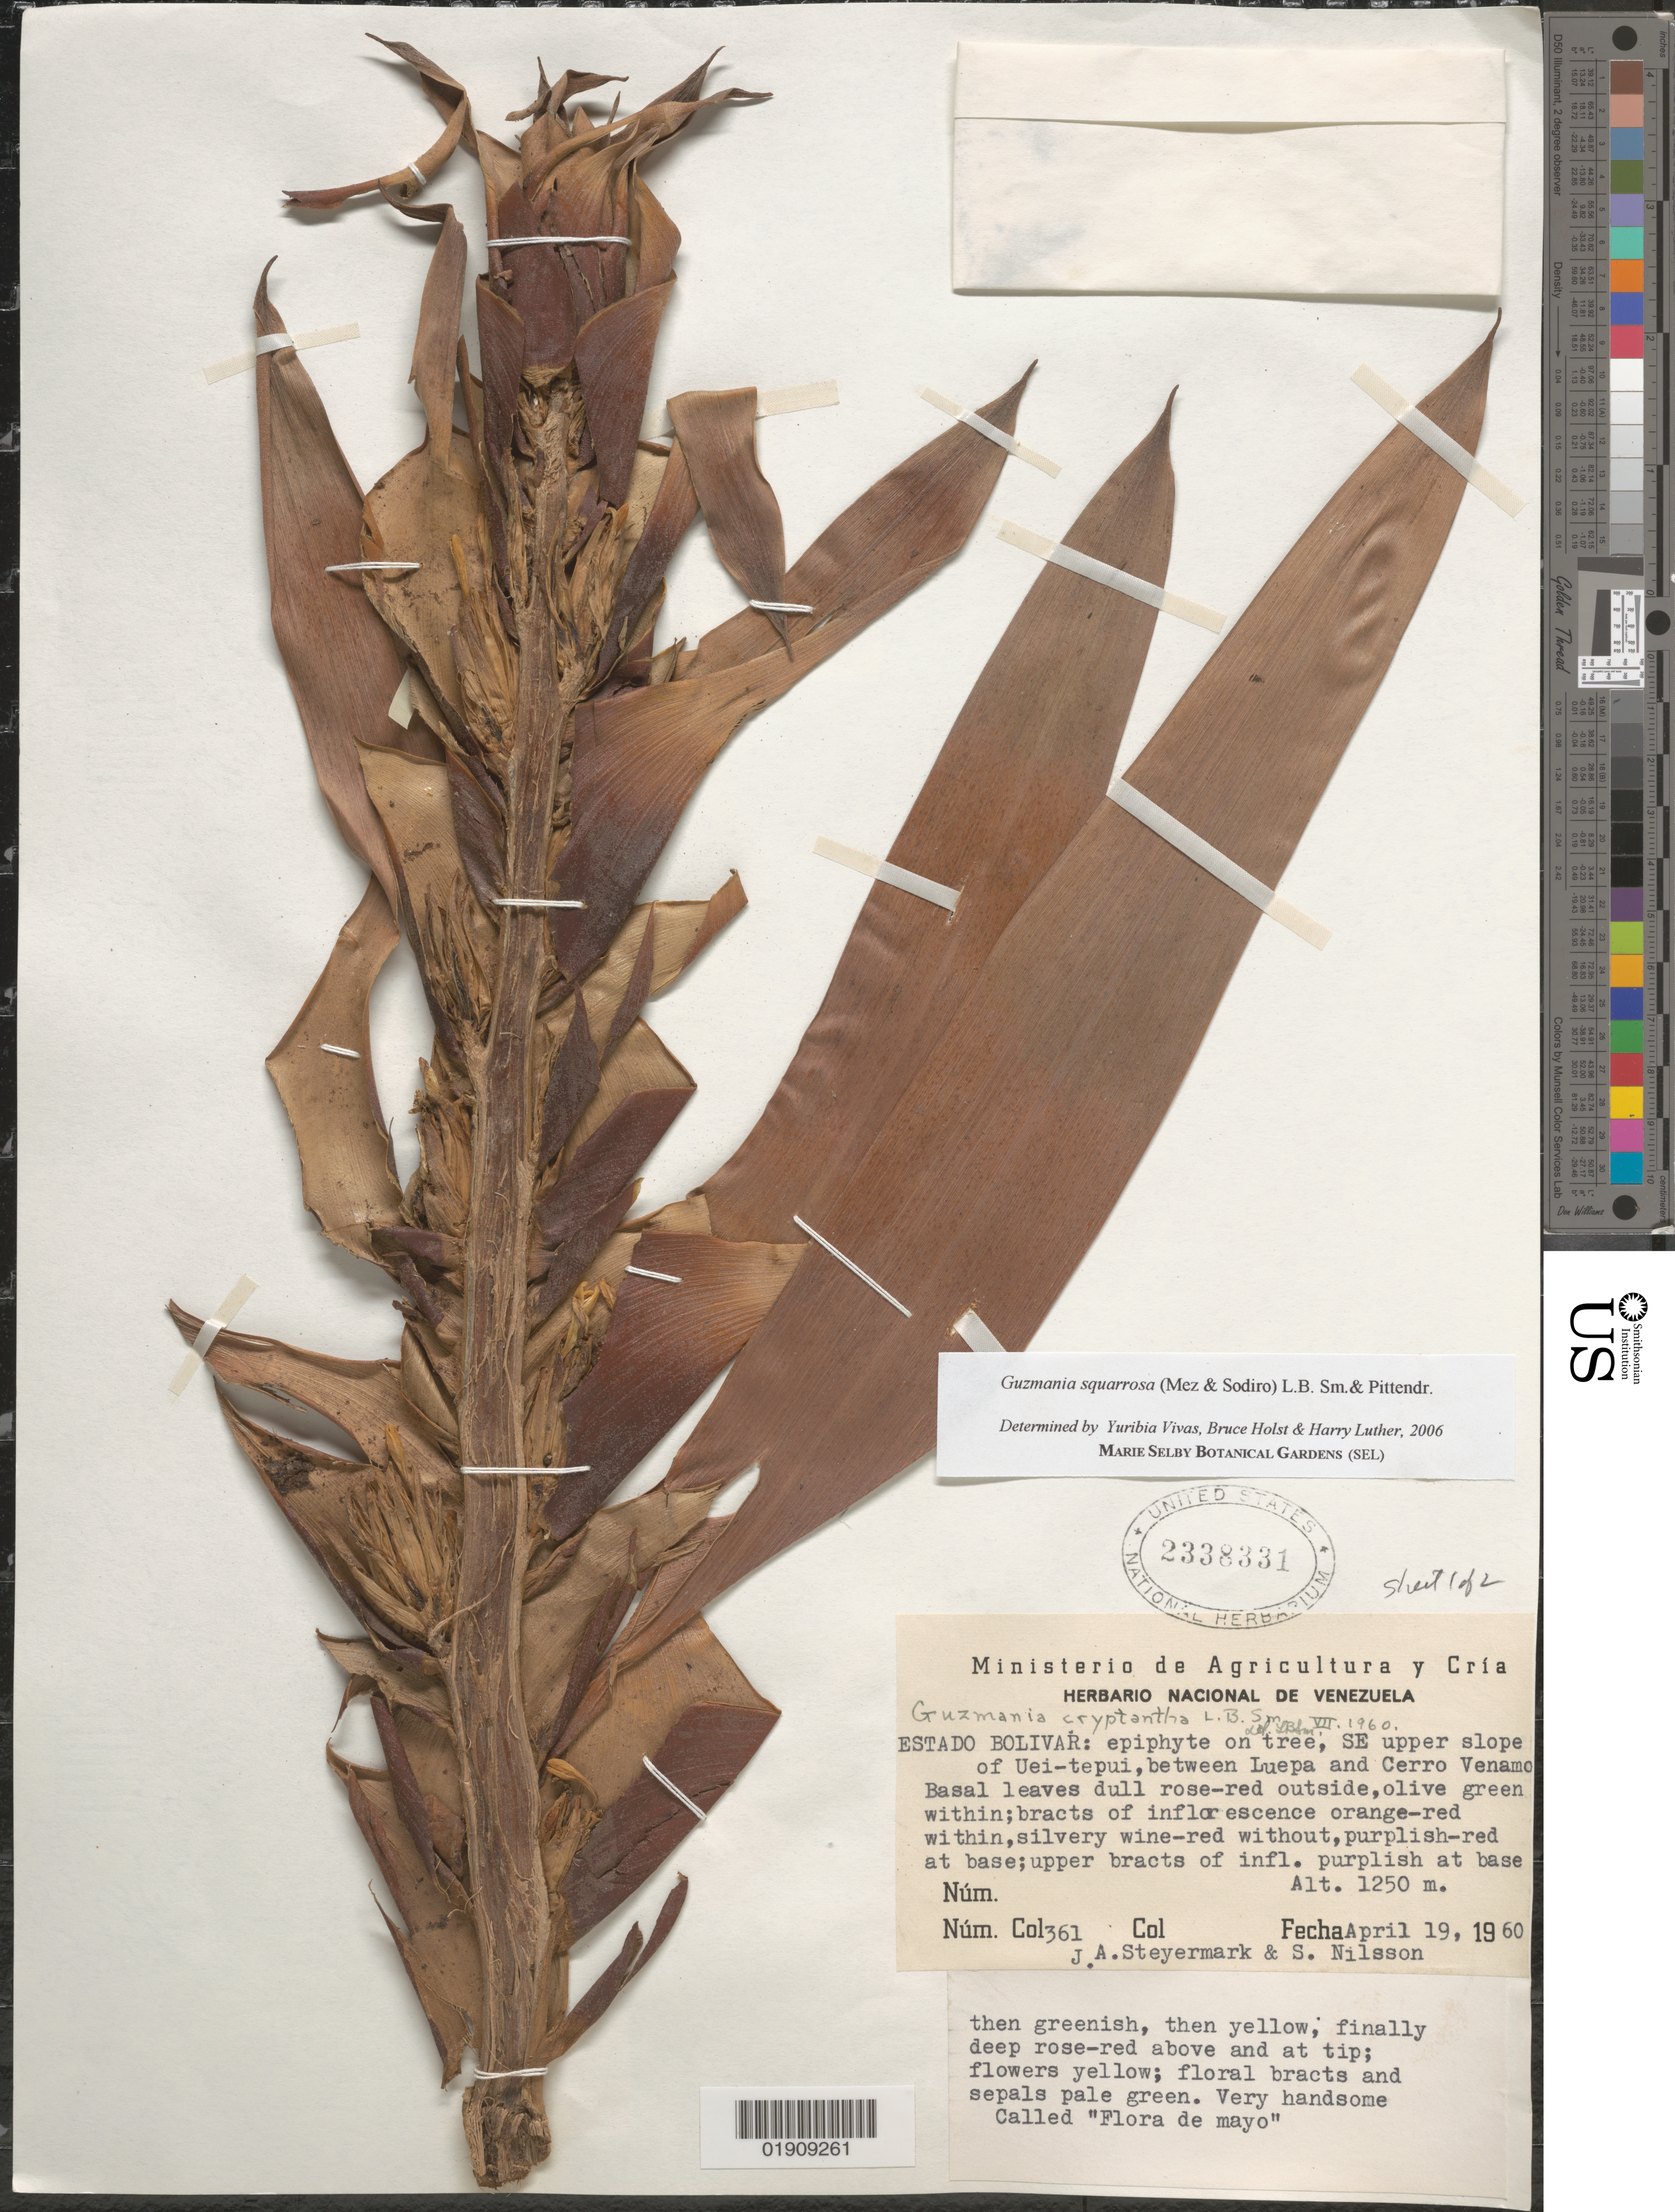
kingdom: Plantae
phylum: Tracheophyta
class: Liliopsida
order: Poales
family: Bromeliaceae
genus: Guzmania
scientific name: Guzmania squarrosa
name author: (Mez & Sodiro) L.B. Sm. & Pittendr.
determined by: Vivas, Yuribia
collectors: J. Steyermark & S. Nilsson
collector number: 361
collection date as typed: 19-Apr-60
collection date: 1960-04-19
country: Venezuela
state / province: Bolívar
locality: Uei-tepuí, between Luepa and Cerro Venamo, SE slopes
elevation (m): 1200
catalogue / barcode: US 2338331